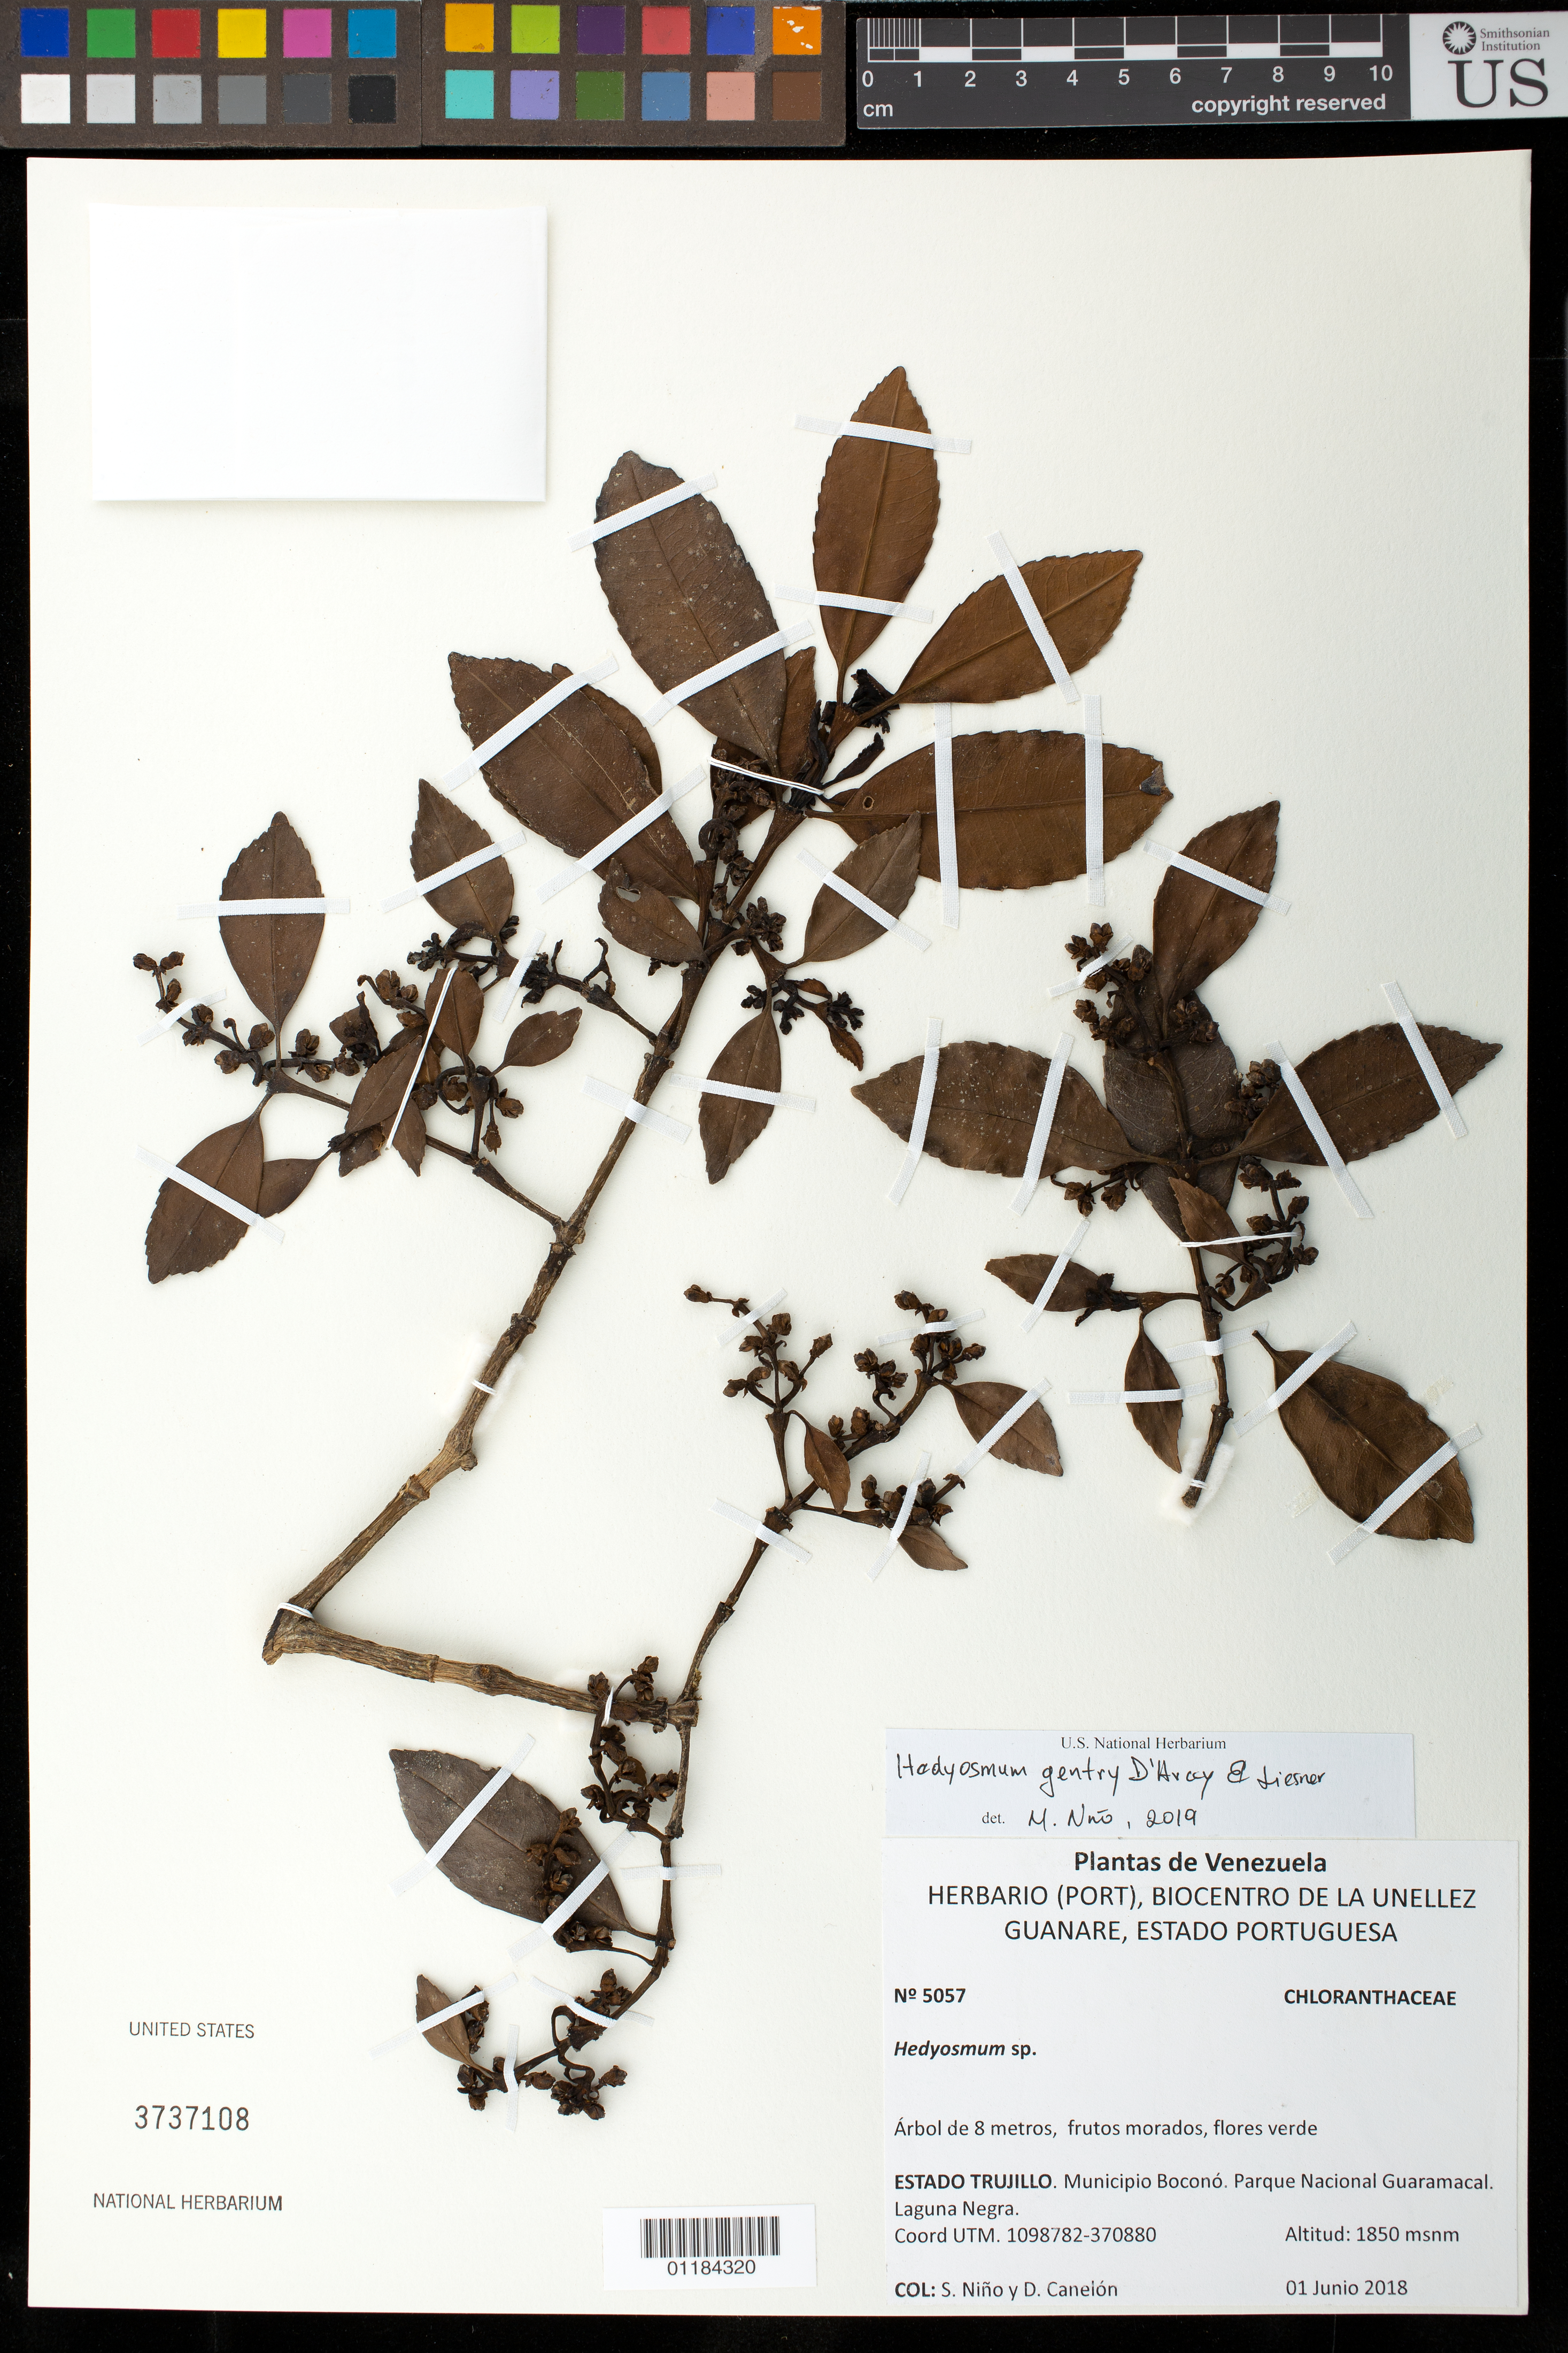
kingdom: Plantae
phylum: Tracheophyta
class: Magnoliopsida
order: Chloranthales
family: Chloranthaceae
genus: Hedyosmum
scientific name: Hedyosmum gentryi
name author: D'Arcy & Liesner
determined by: Niño, S. M., (PORT), BioCentro-UNELLEZ (VENEZUELA)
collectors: S. M. Niño & D. Canelón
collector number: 5057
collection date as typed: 01 Junio 2018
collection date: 2018-06-01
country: Venezuela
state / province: Trujillo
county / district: Boconó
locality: Parque Nacional Guaramacal. Laguna Negra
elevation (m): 1850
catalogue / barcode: US 3737108